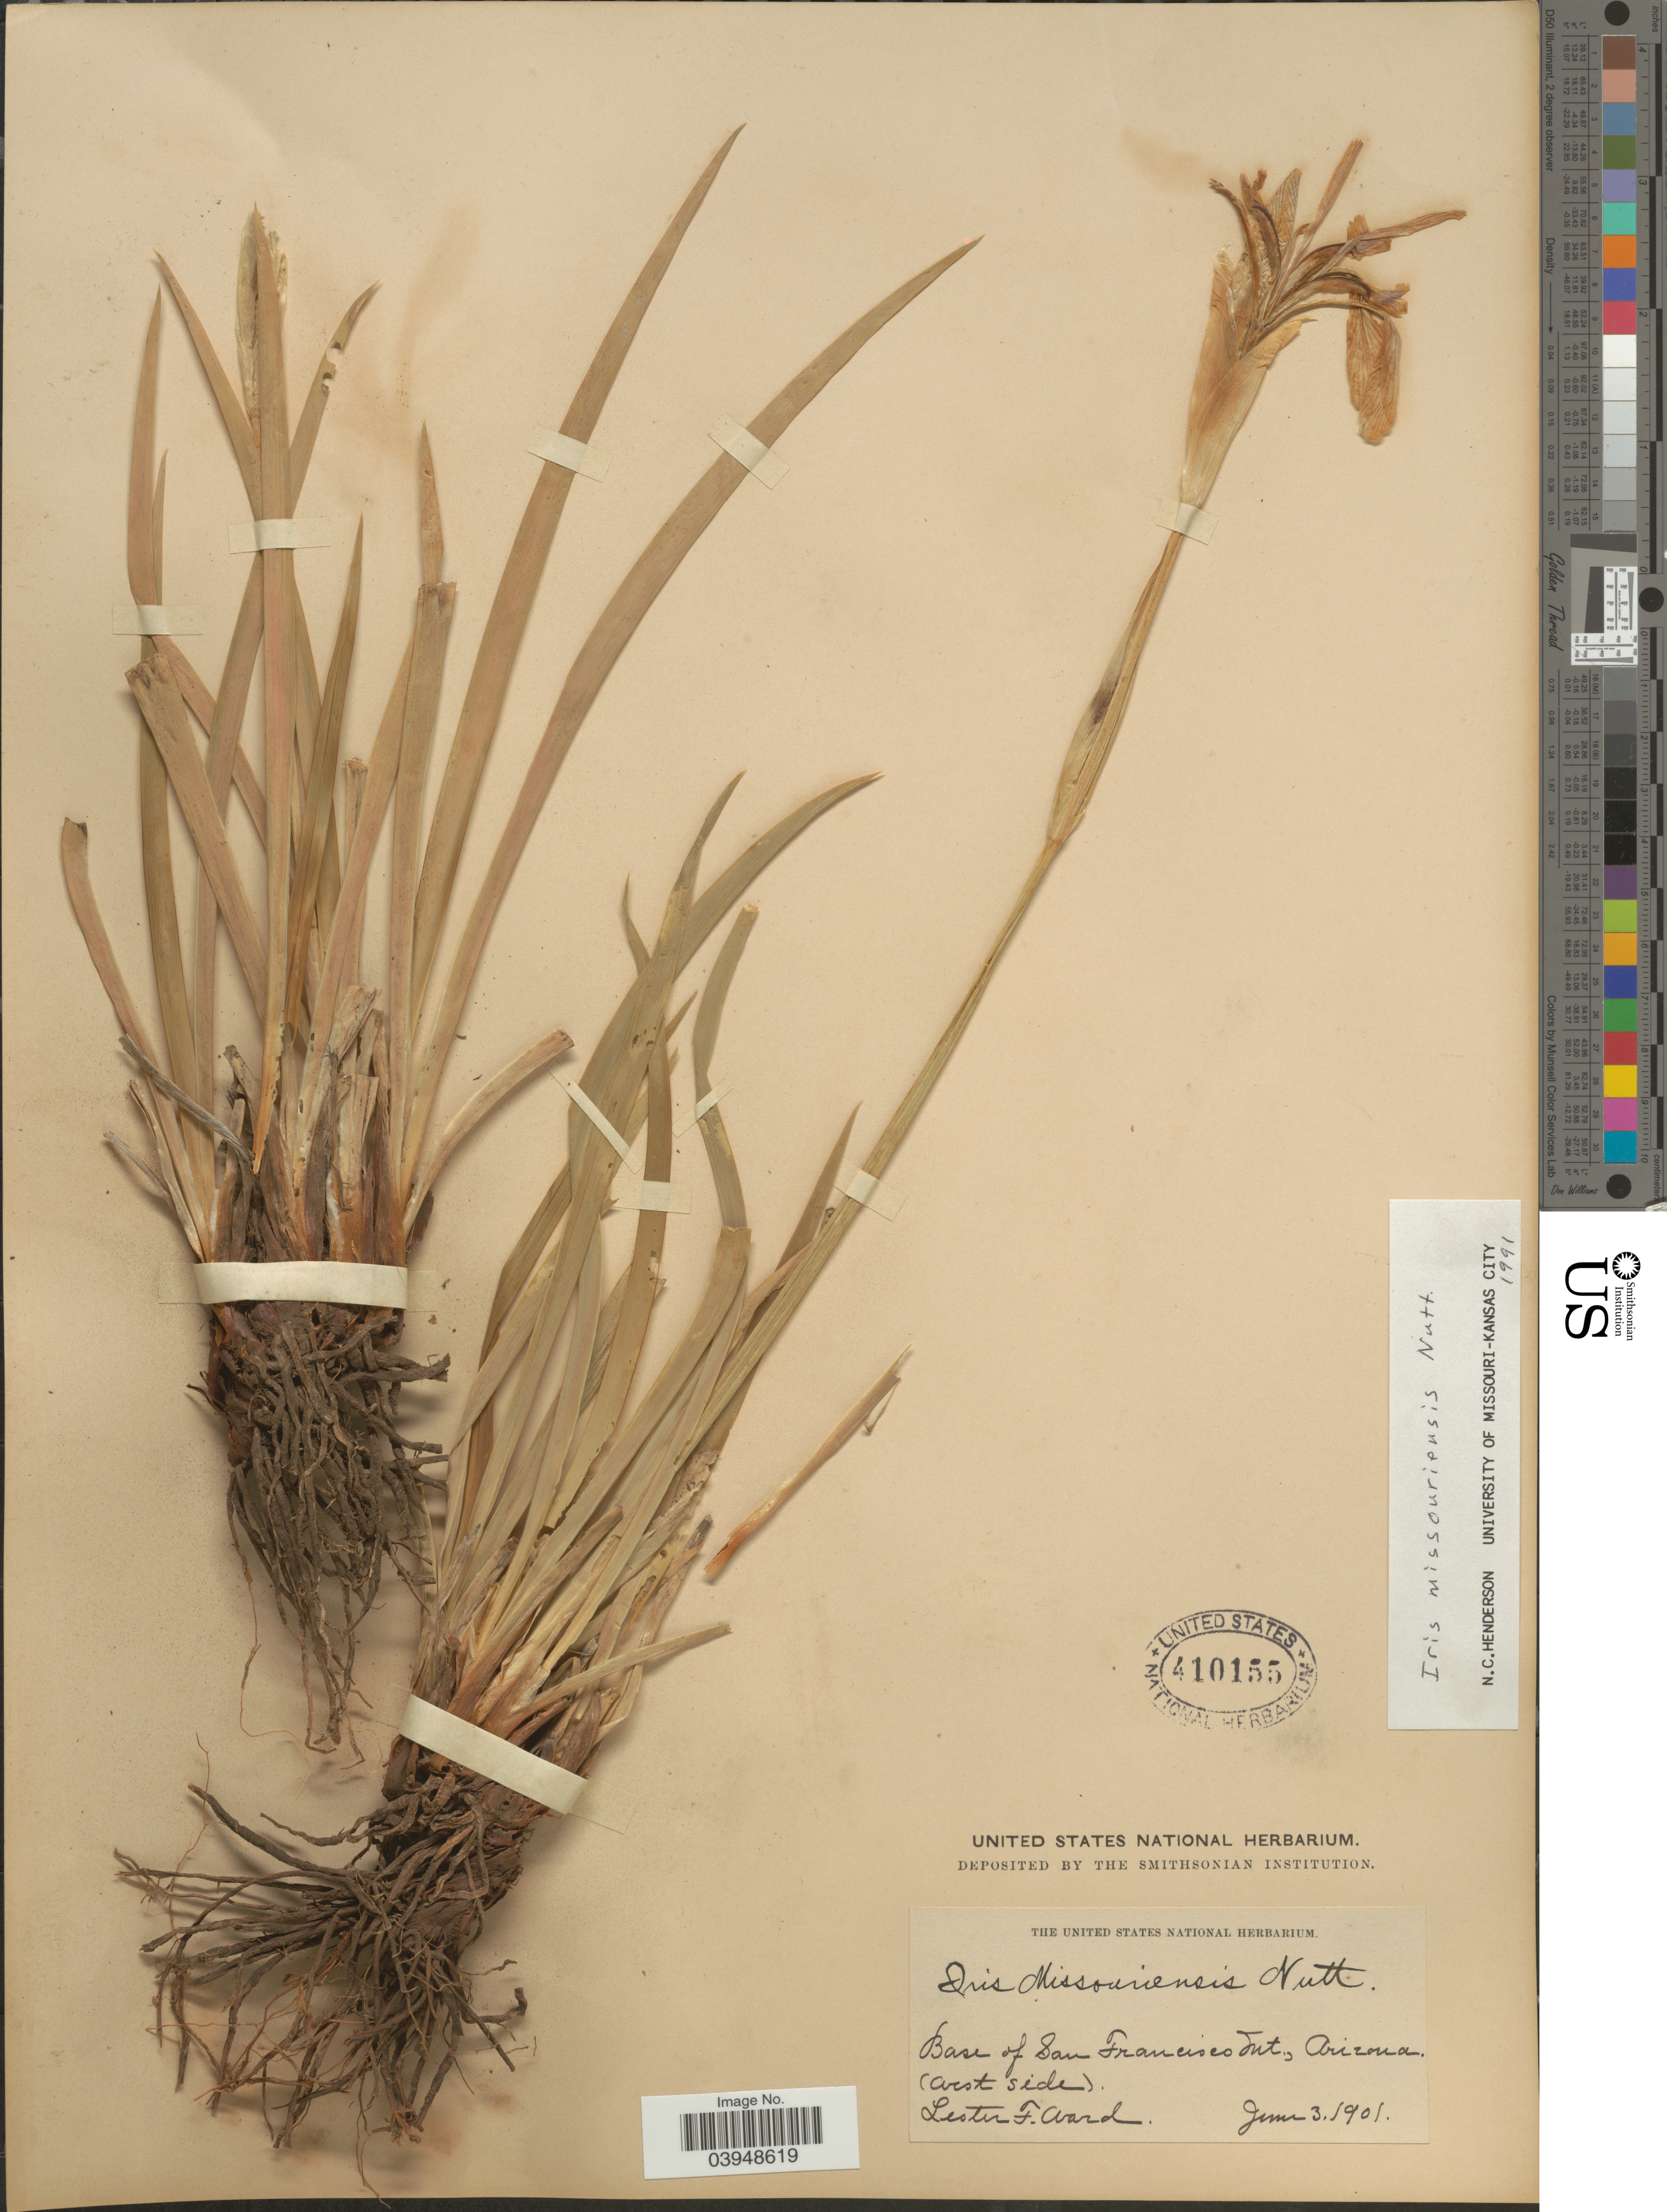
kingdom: Plantae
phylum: Tracheophyta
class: Liliopsida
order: Asparagales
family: Iridaceae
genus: Iris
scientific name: Iris missouriensis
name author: Nutt.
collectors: L. F. Ward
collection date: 1901-06-03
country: United States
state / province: Arizona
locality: Base of Francisco Mt.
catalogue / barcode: US 410155